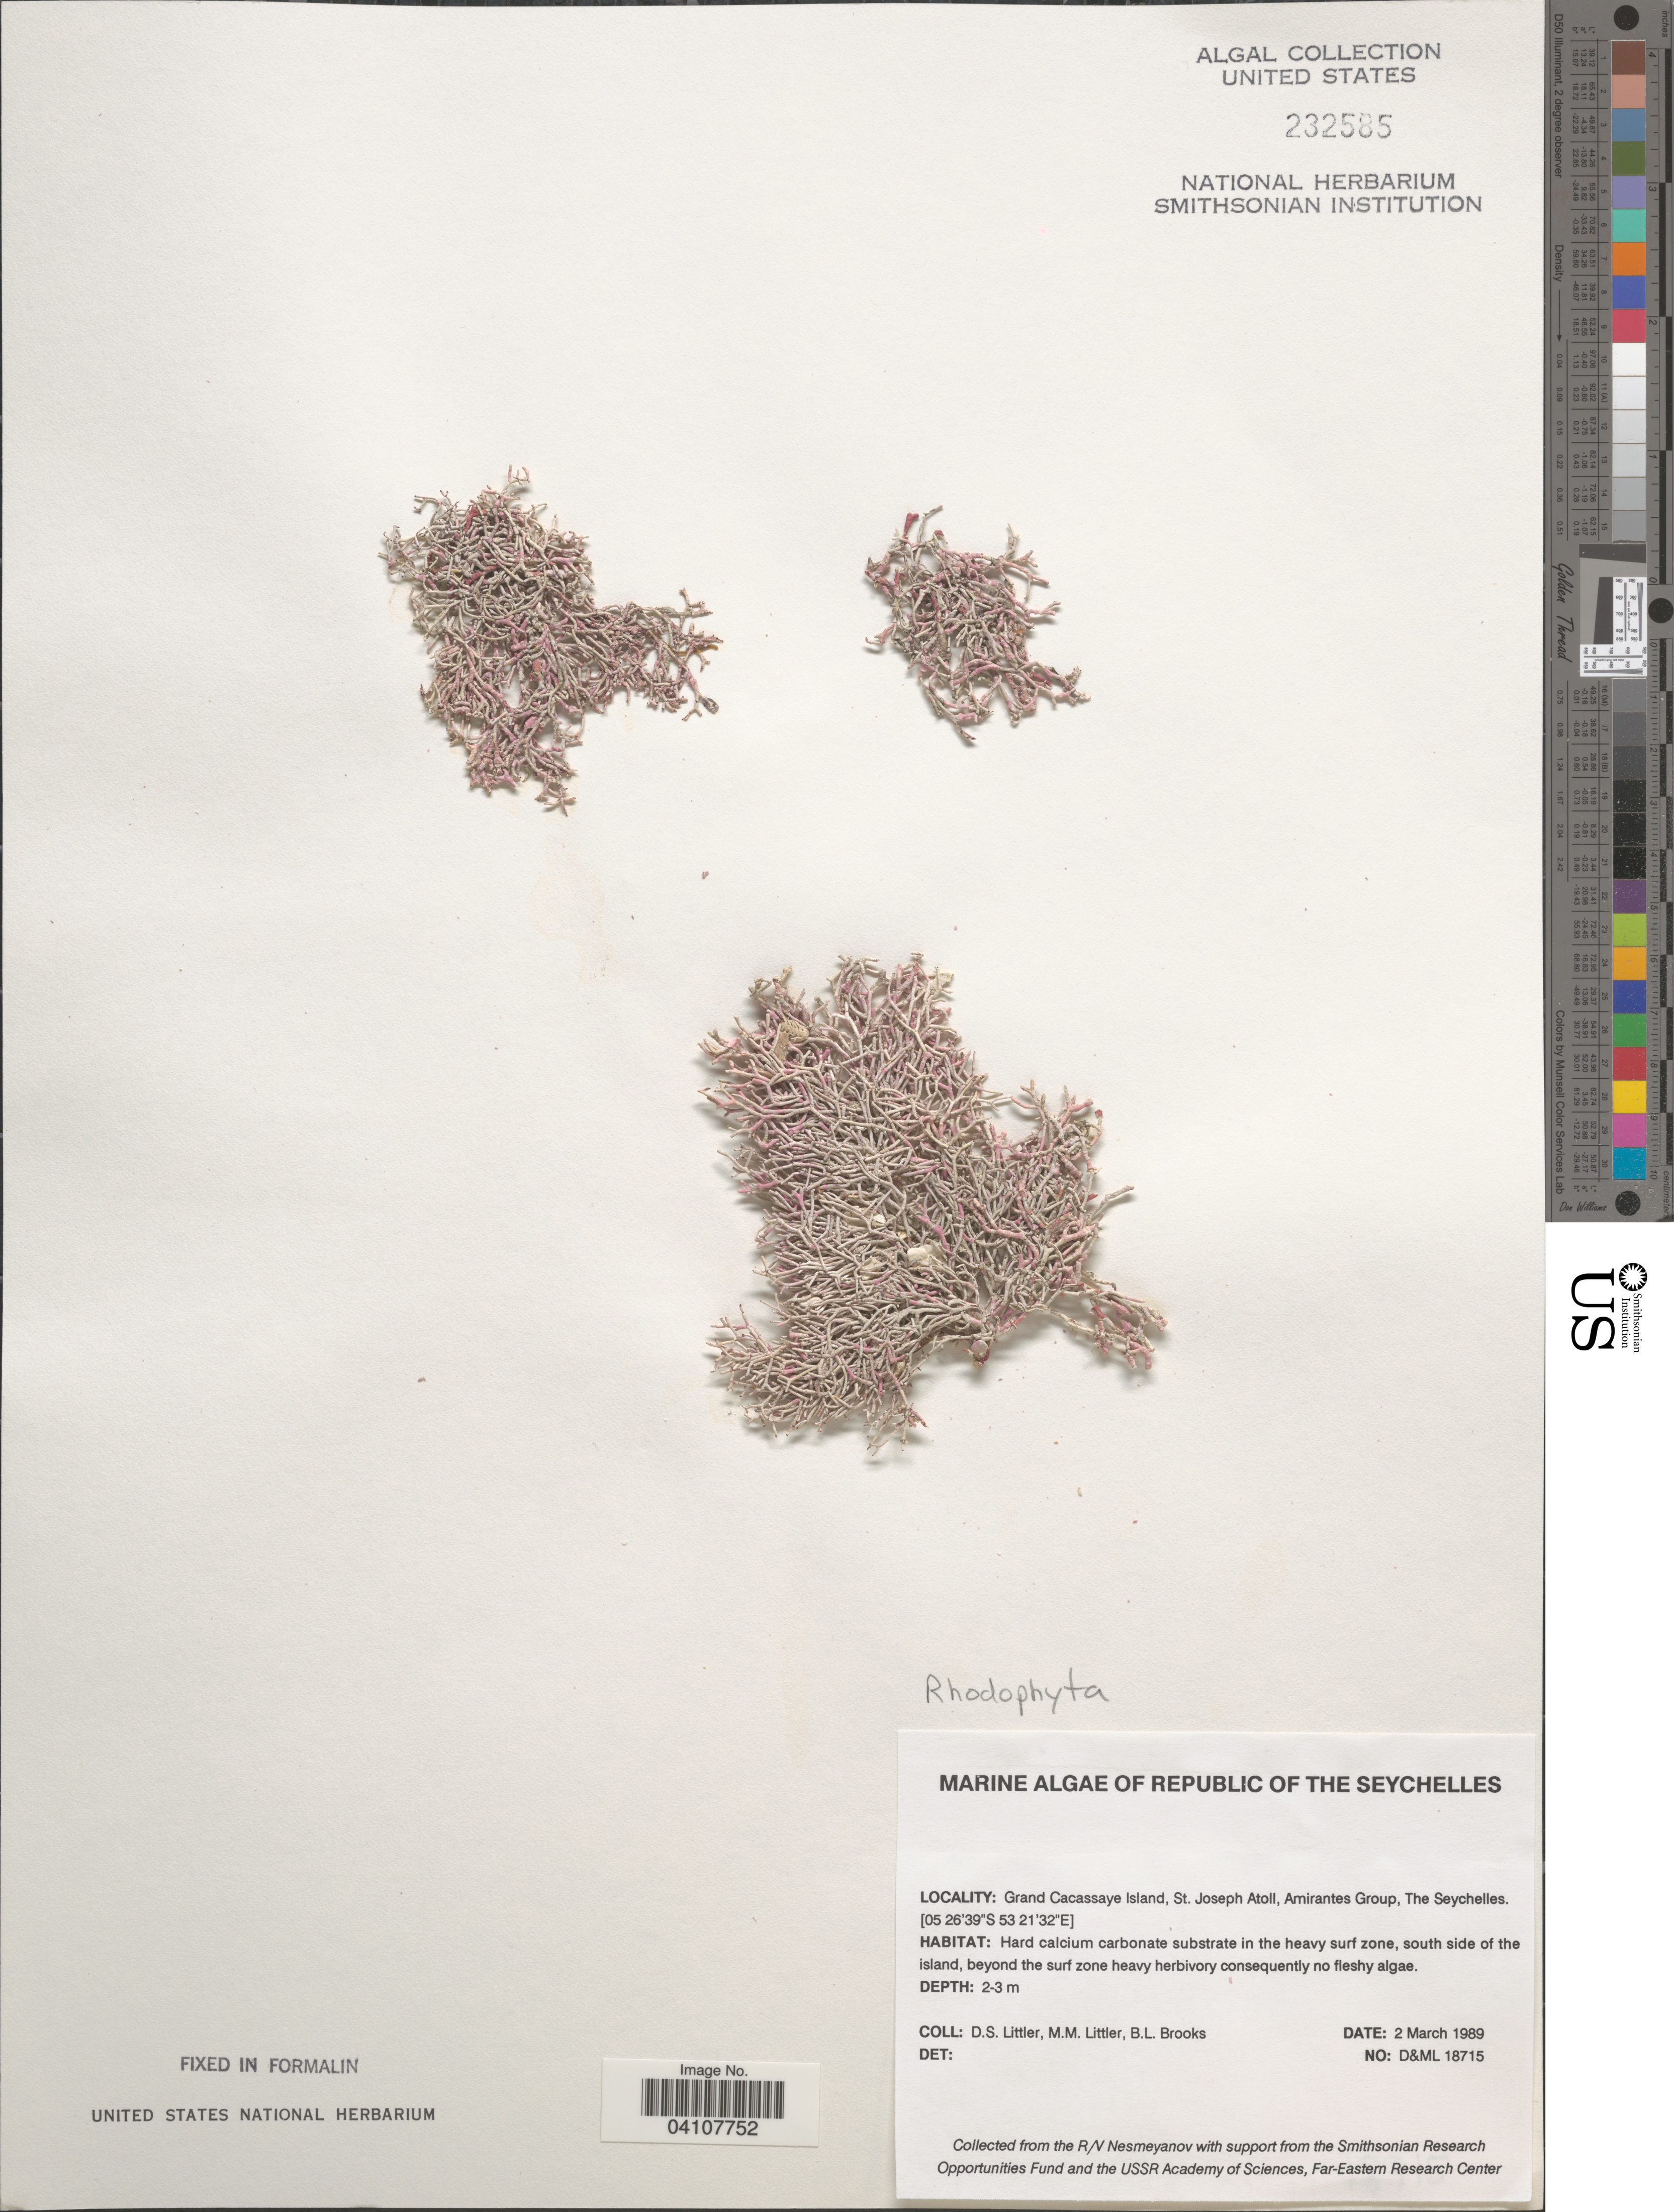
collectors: D. S. Littler & B. Brooks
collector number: D&ML18715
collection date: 1989-03-02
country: Seychelles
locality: Republic of the Seychelles. Grand Cacassaye Island, St. Joseph Atoll, Amirantes Group. South side of the island.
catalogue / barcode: US 232585